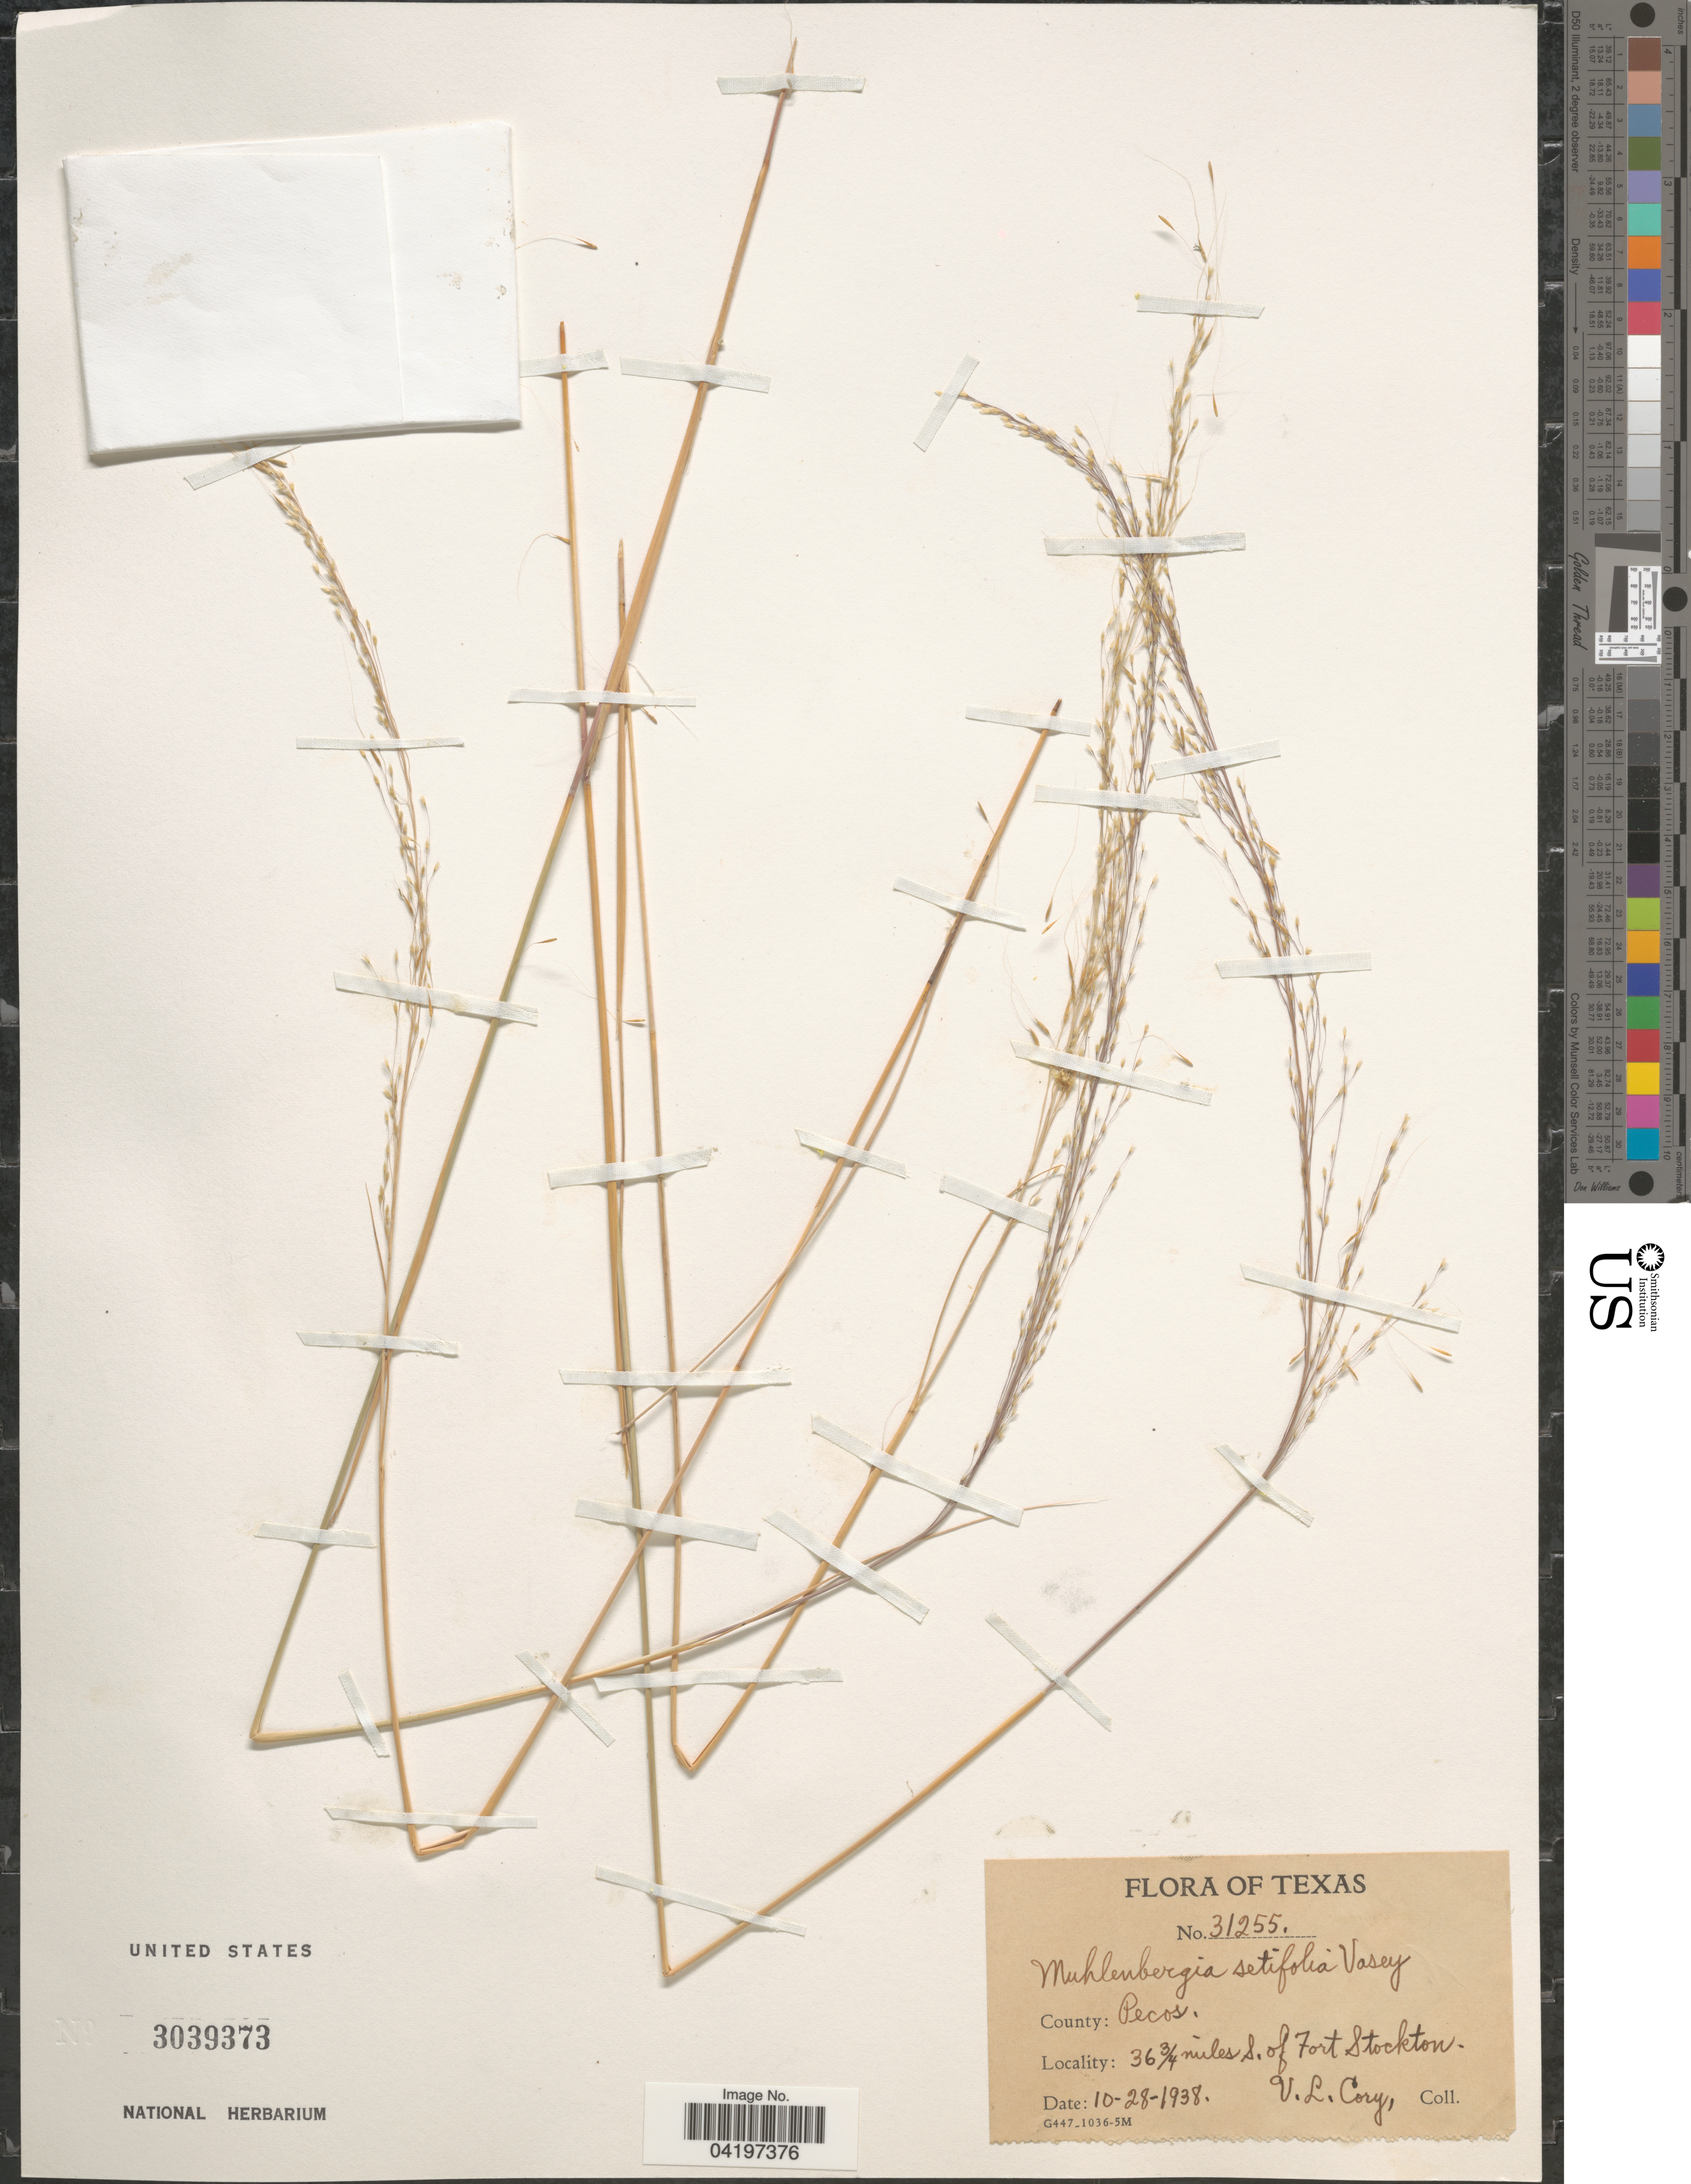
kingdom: Plantae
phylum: Tracheophyta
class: Liliopsida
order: Poales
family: Poaceae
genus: Muhlenbergia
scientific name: Muhlenbergia setifolia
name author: Vasey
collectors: V. Cory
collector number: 31255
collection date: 1938-10-28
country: United States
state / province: Texas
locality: County: Pecos. 36¾ miles S. of Fort Stockton.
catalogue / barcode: US 3039373